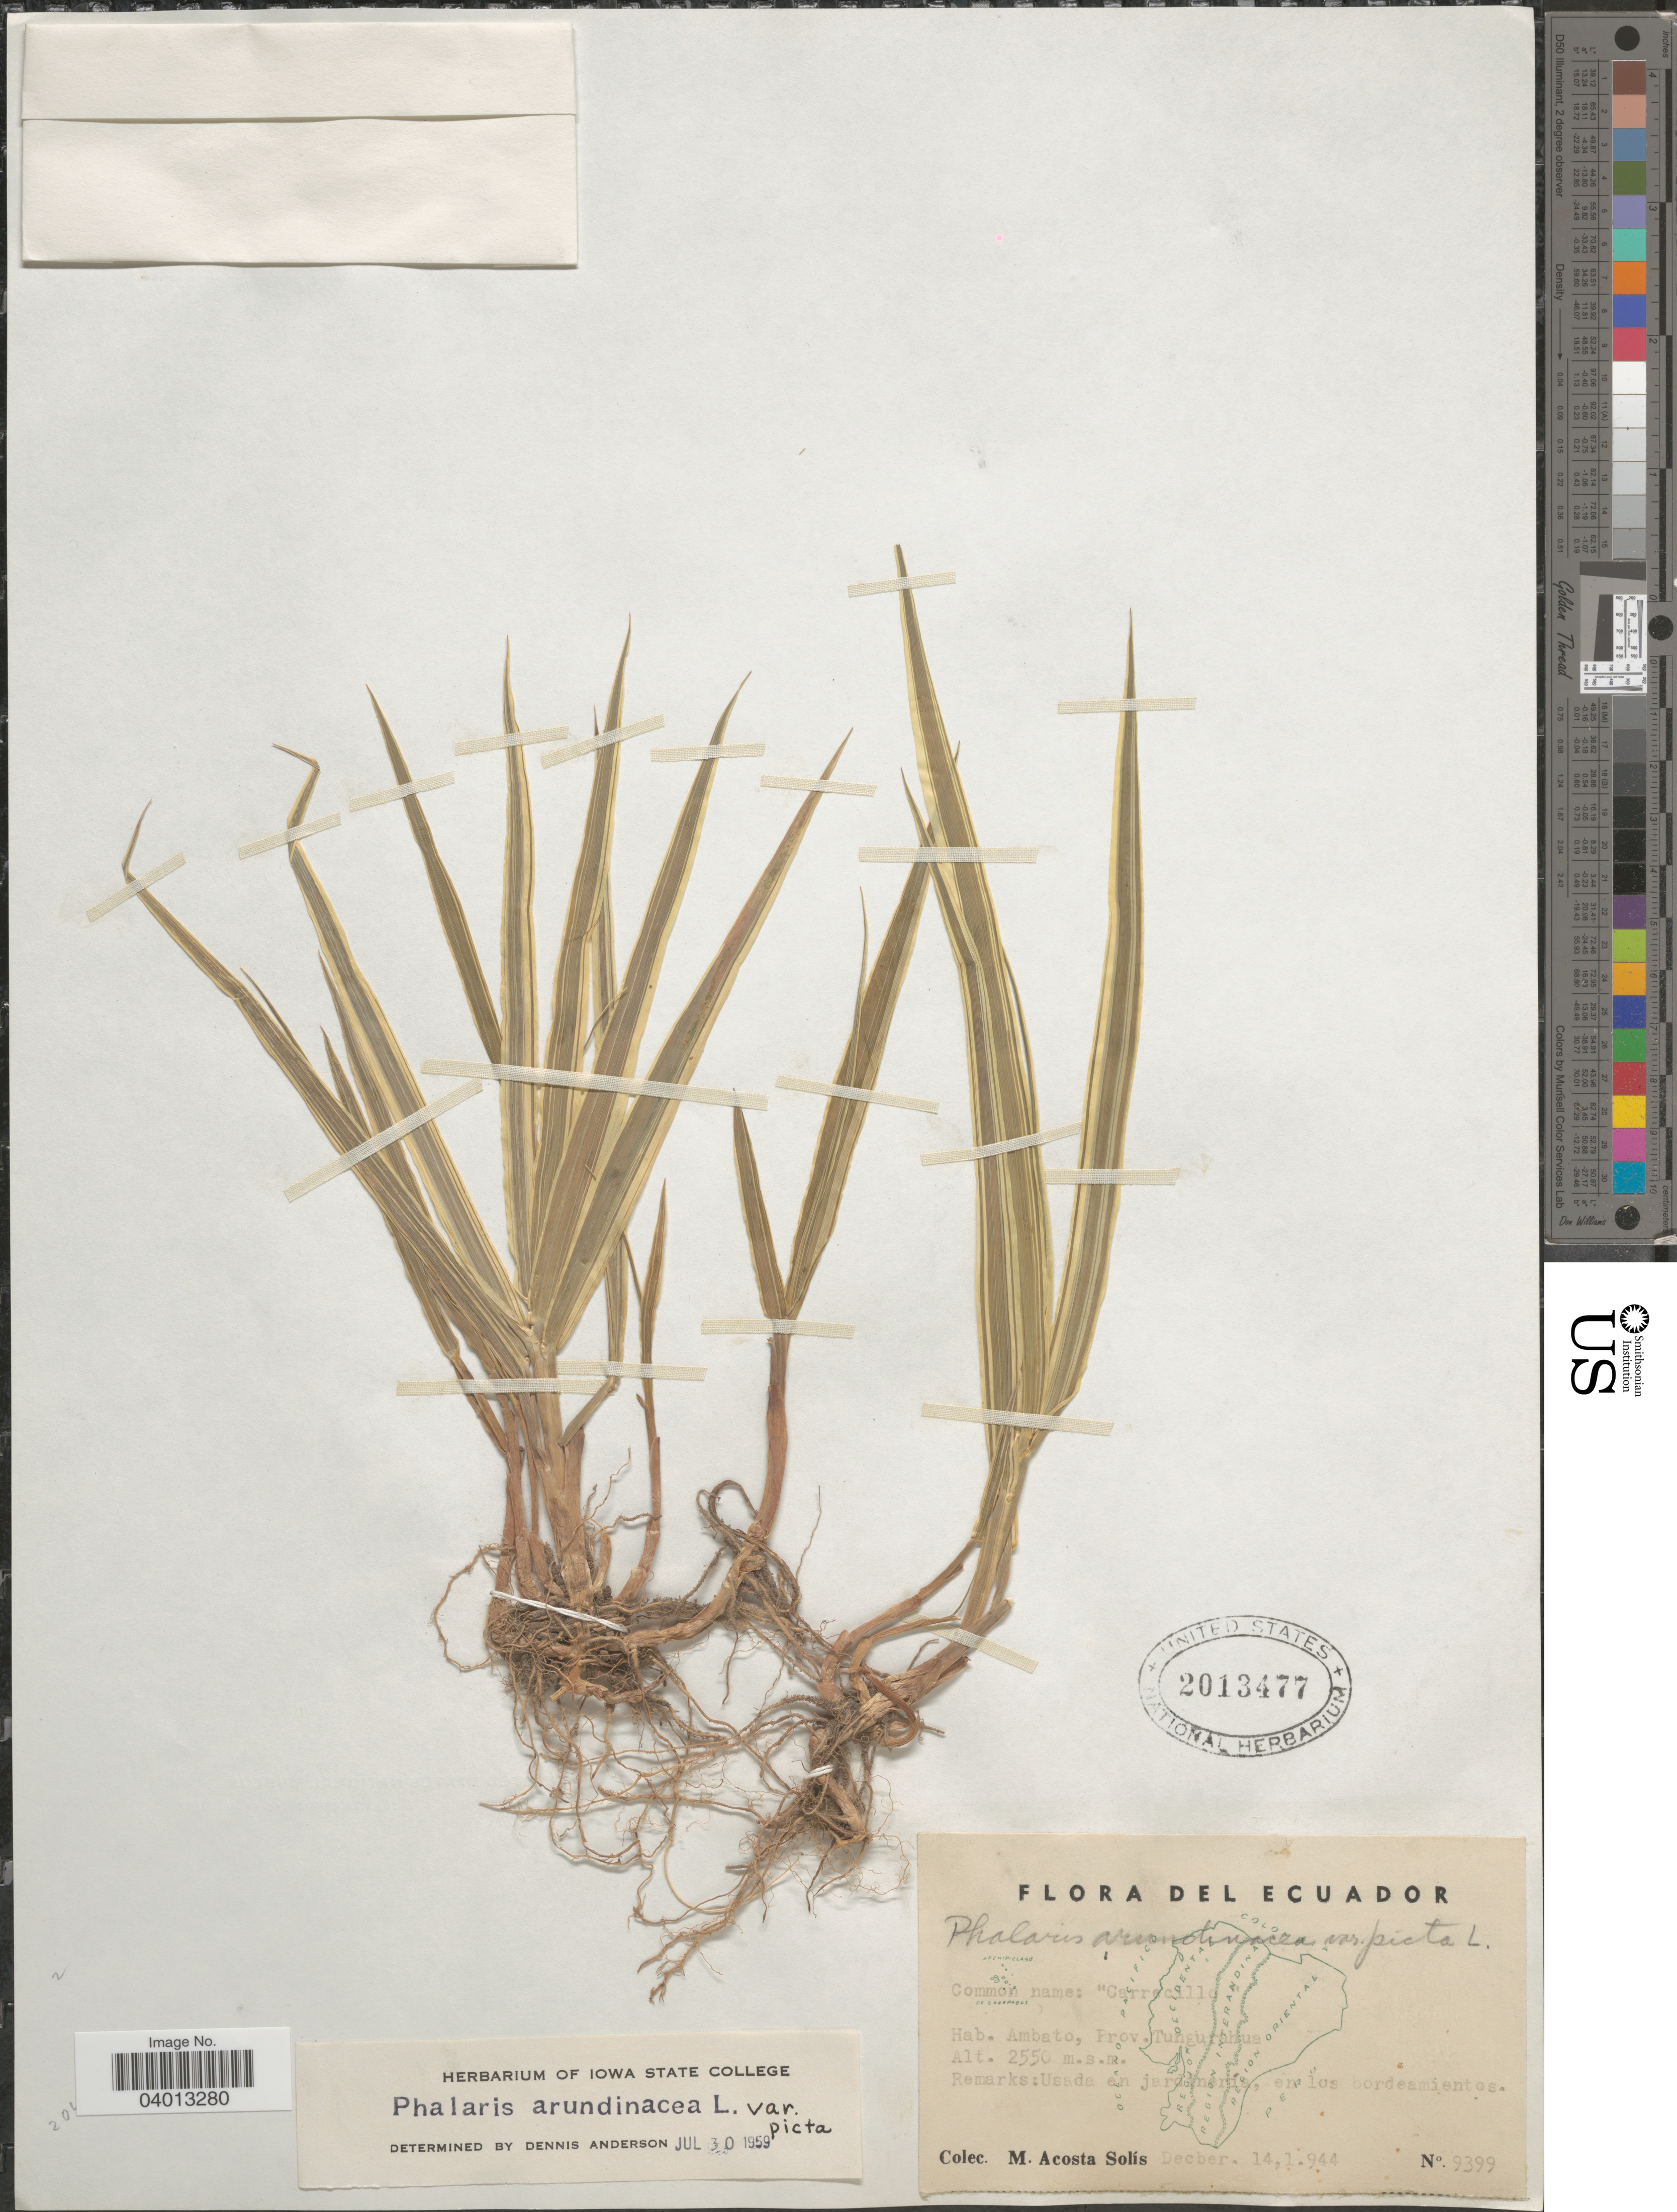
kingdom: Plantae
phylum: Tracheophyta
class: Liliopsida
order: Poales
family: Poaceae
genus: Phalaris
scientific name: Phalaris arundinacea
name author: L.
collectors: M. Acosta Solis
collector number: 9399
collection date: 1944-12-14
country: Ecuador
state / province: Tungurahua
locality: Ambato.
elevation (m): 2550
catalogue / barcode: US 2013477